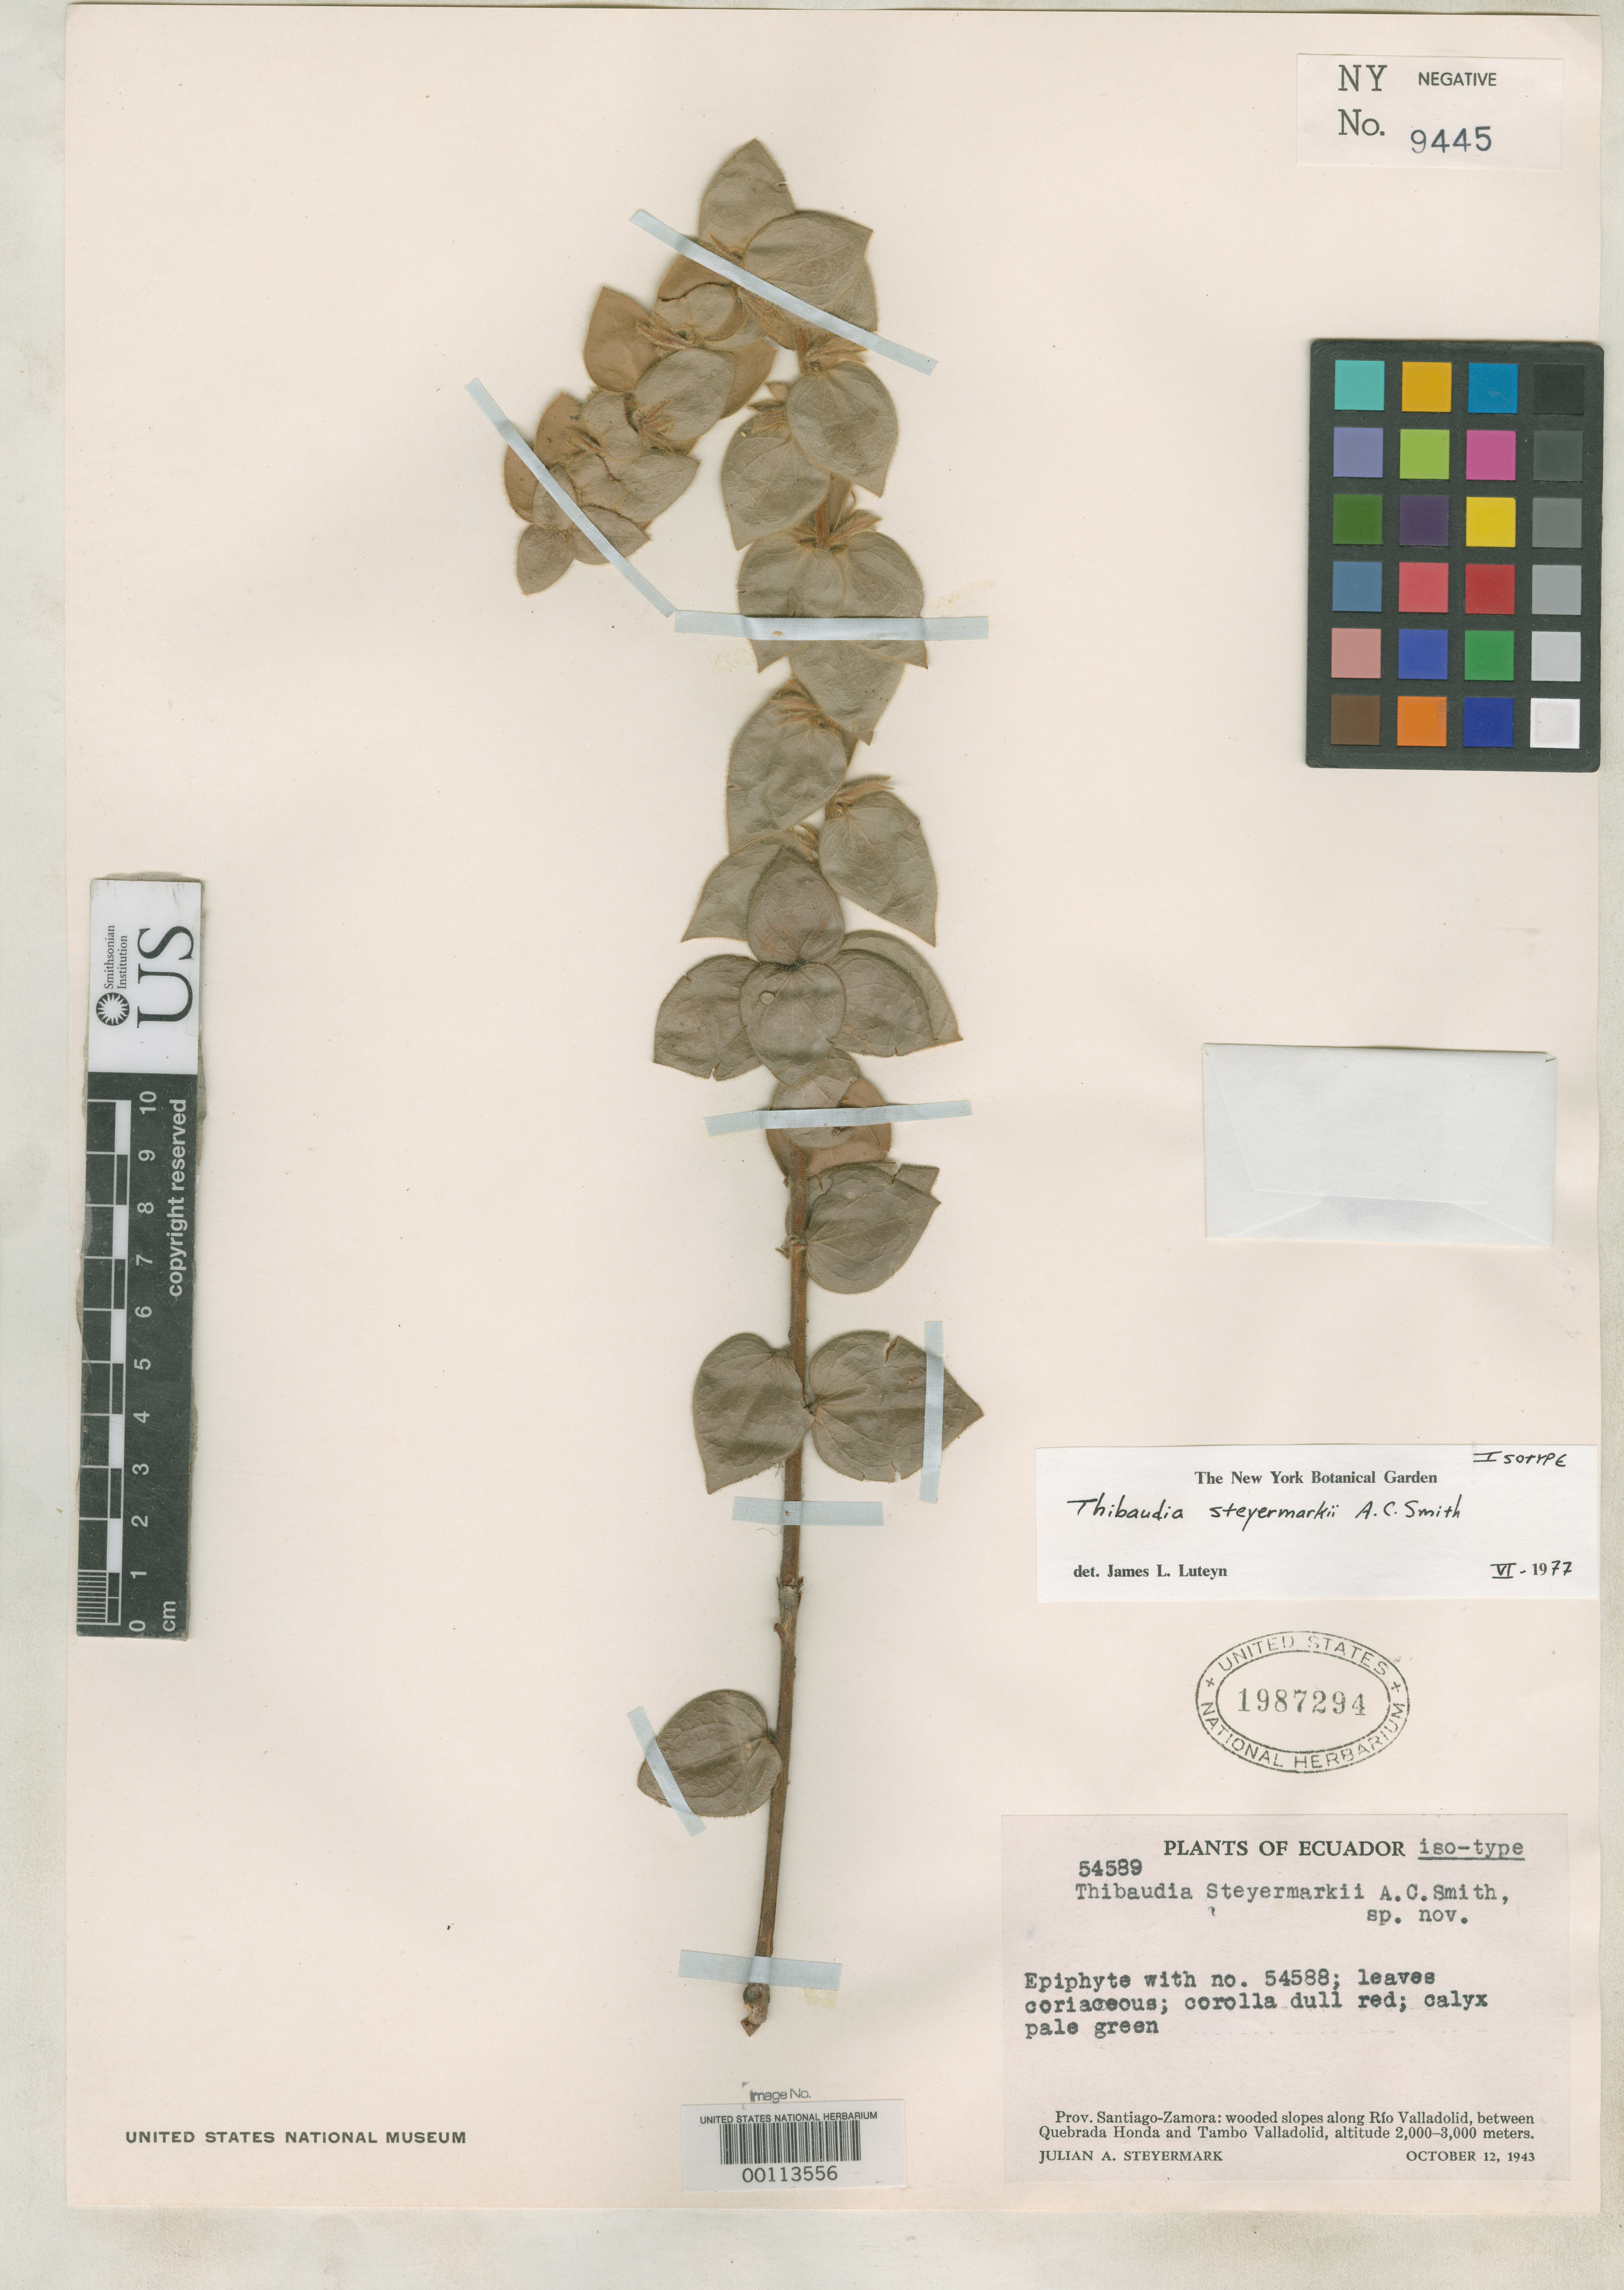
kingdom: Plantae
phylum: Tracheophyta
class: Magnoliopsida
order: Ericales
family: Ericaceae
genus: Thibaudia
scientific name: Thibaudia steyermarkii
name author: A.C. Sm.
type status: Isotype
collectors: J. Steyermark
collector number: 54589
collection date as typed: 12 Oct 1943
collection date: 1943-10-12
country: Ecuador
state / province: Morona-Santiago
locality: Along Rio ValLadolid, between Quebrada Honda and Tambo ValLadolid.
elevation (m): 2000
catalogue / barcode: US 1987294